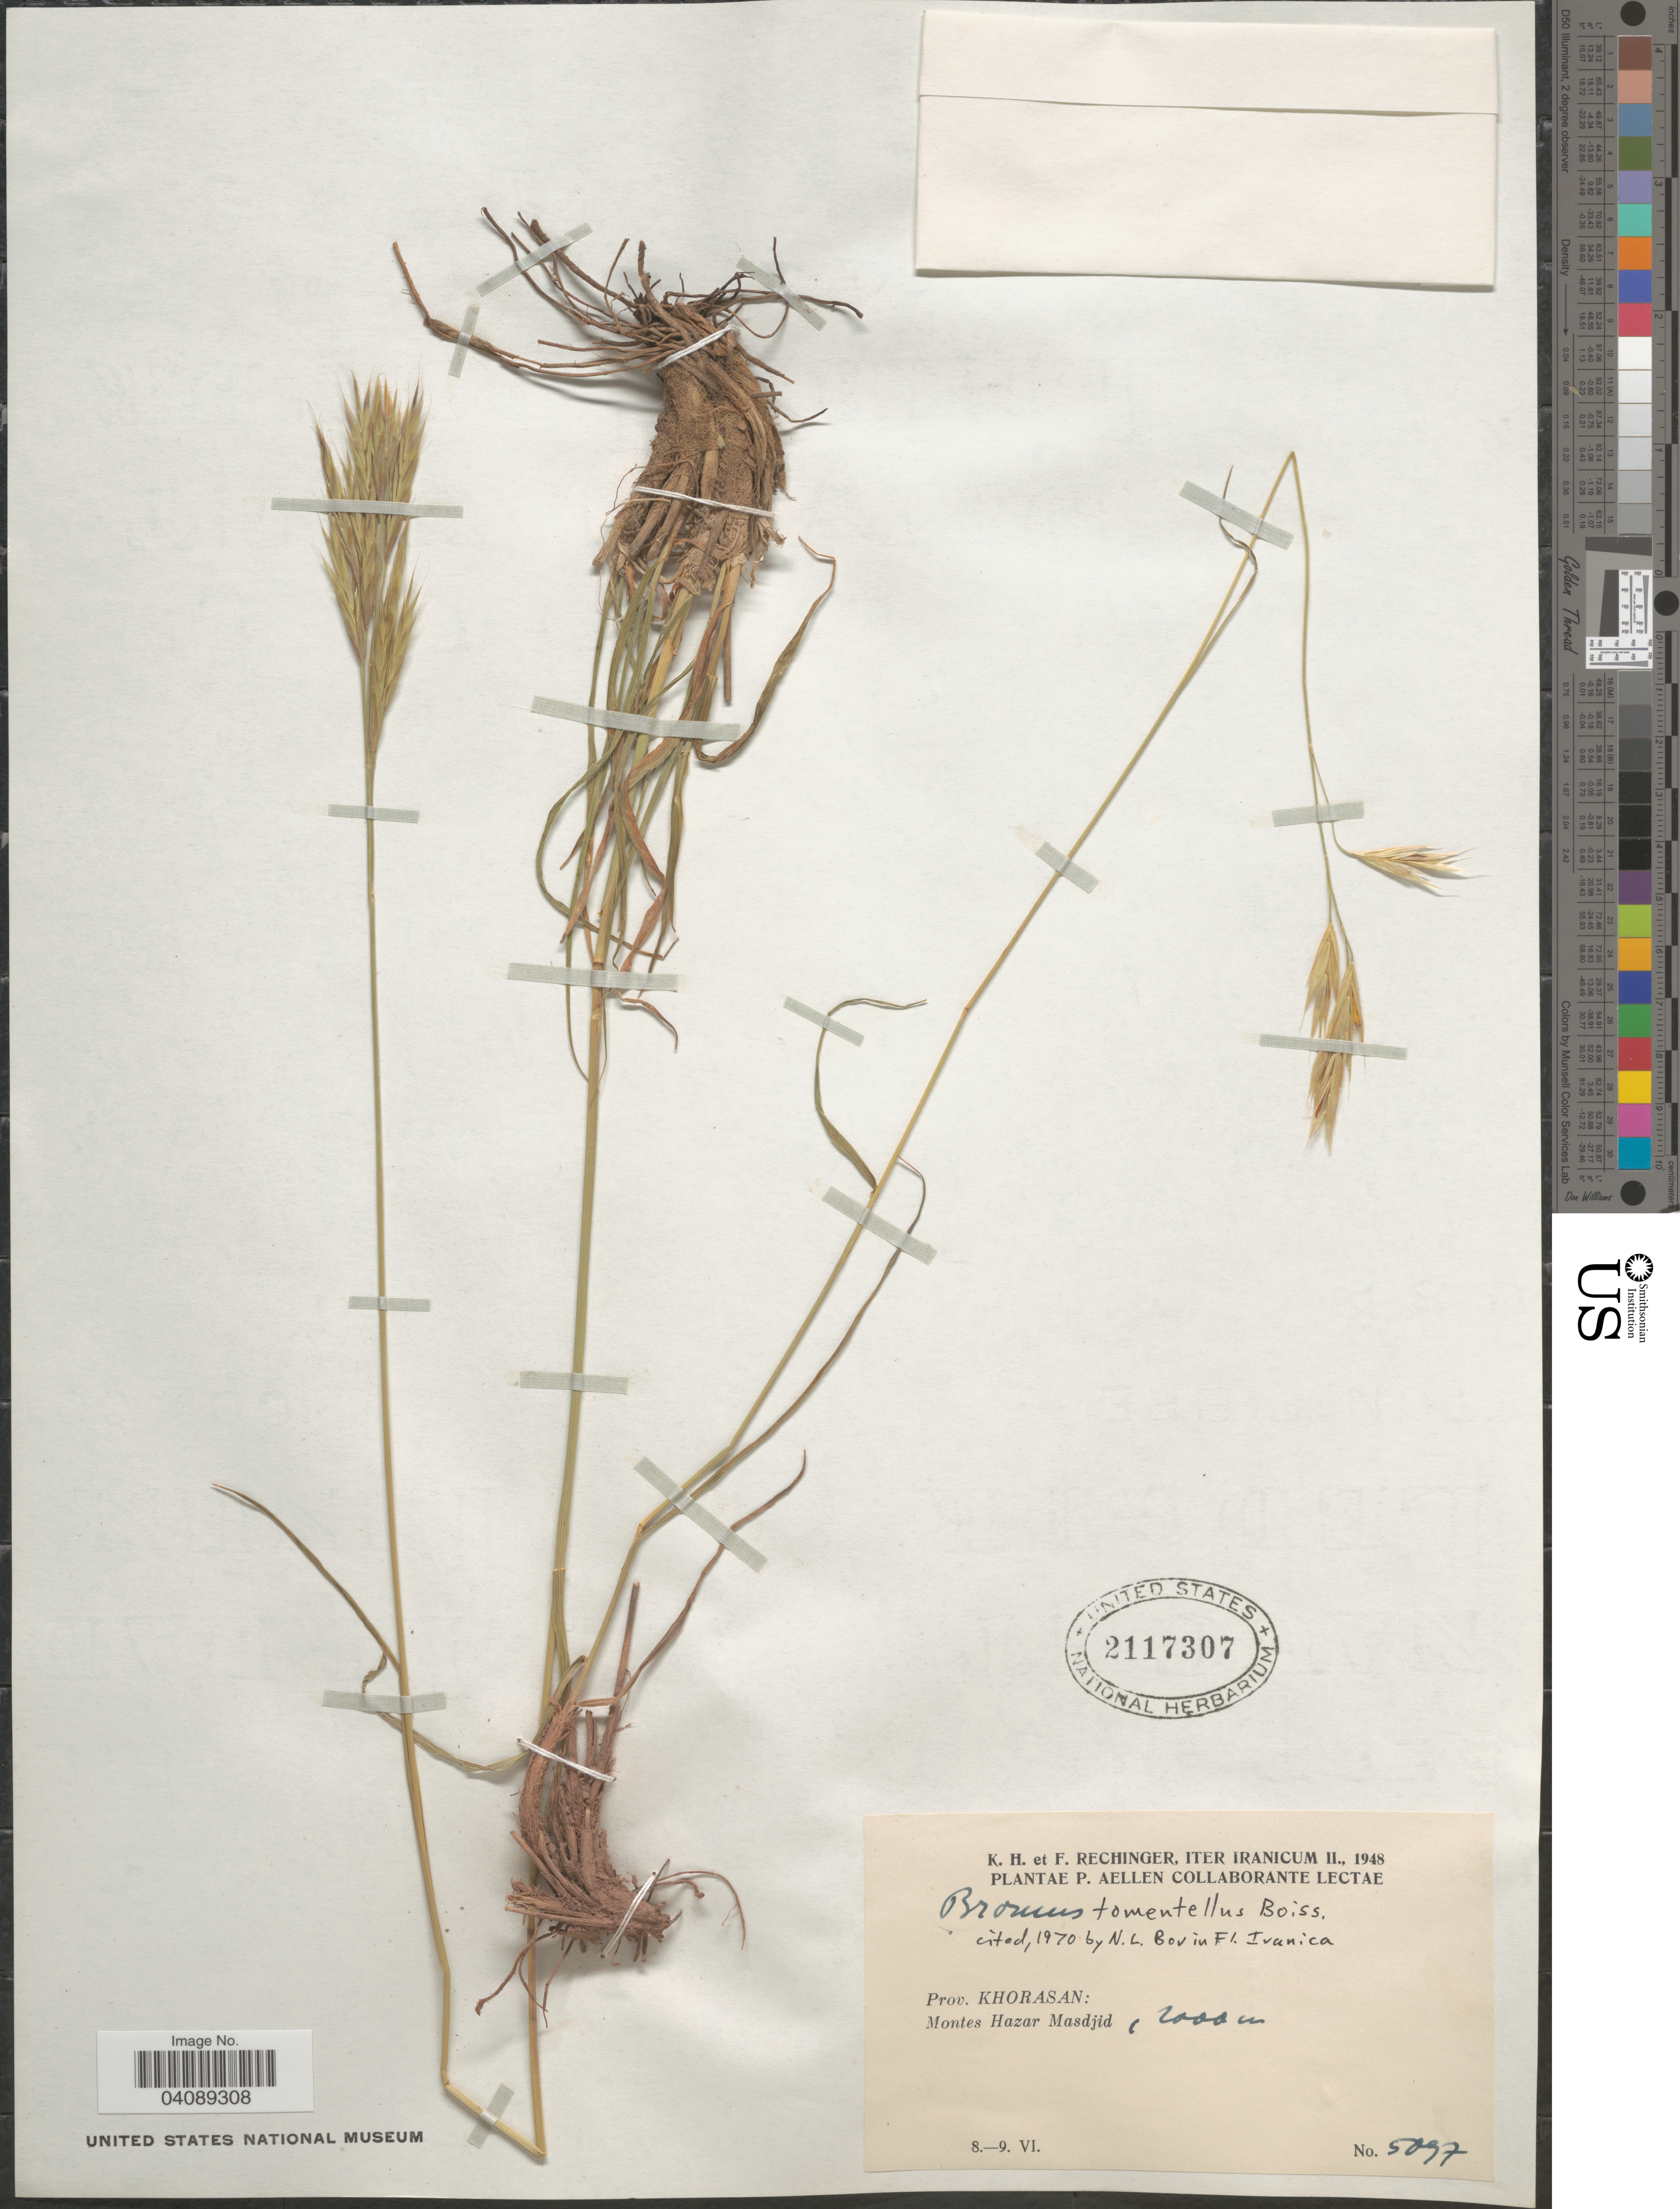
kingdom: Plantae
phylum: Tracheophyta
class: Liliopsida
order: Poales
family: Poaceae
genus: Bromus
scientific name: Bromus tomentellus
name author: Boiss.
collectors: K. H. Rechinger & F. Rechinger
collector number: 5097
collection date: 1948-06-08/1948-06-09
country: Iran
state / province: Khorasan [obsolete]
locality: Iter Iranicum II., 1948. Prov. Khorasan: Montes Hazar Masdjid.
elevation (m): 2000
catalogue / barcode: US 2117307